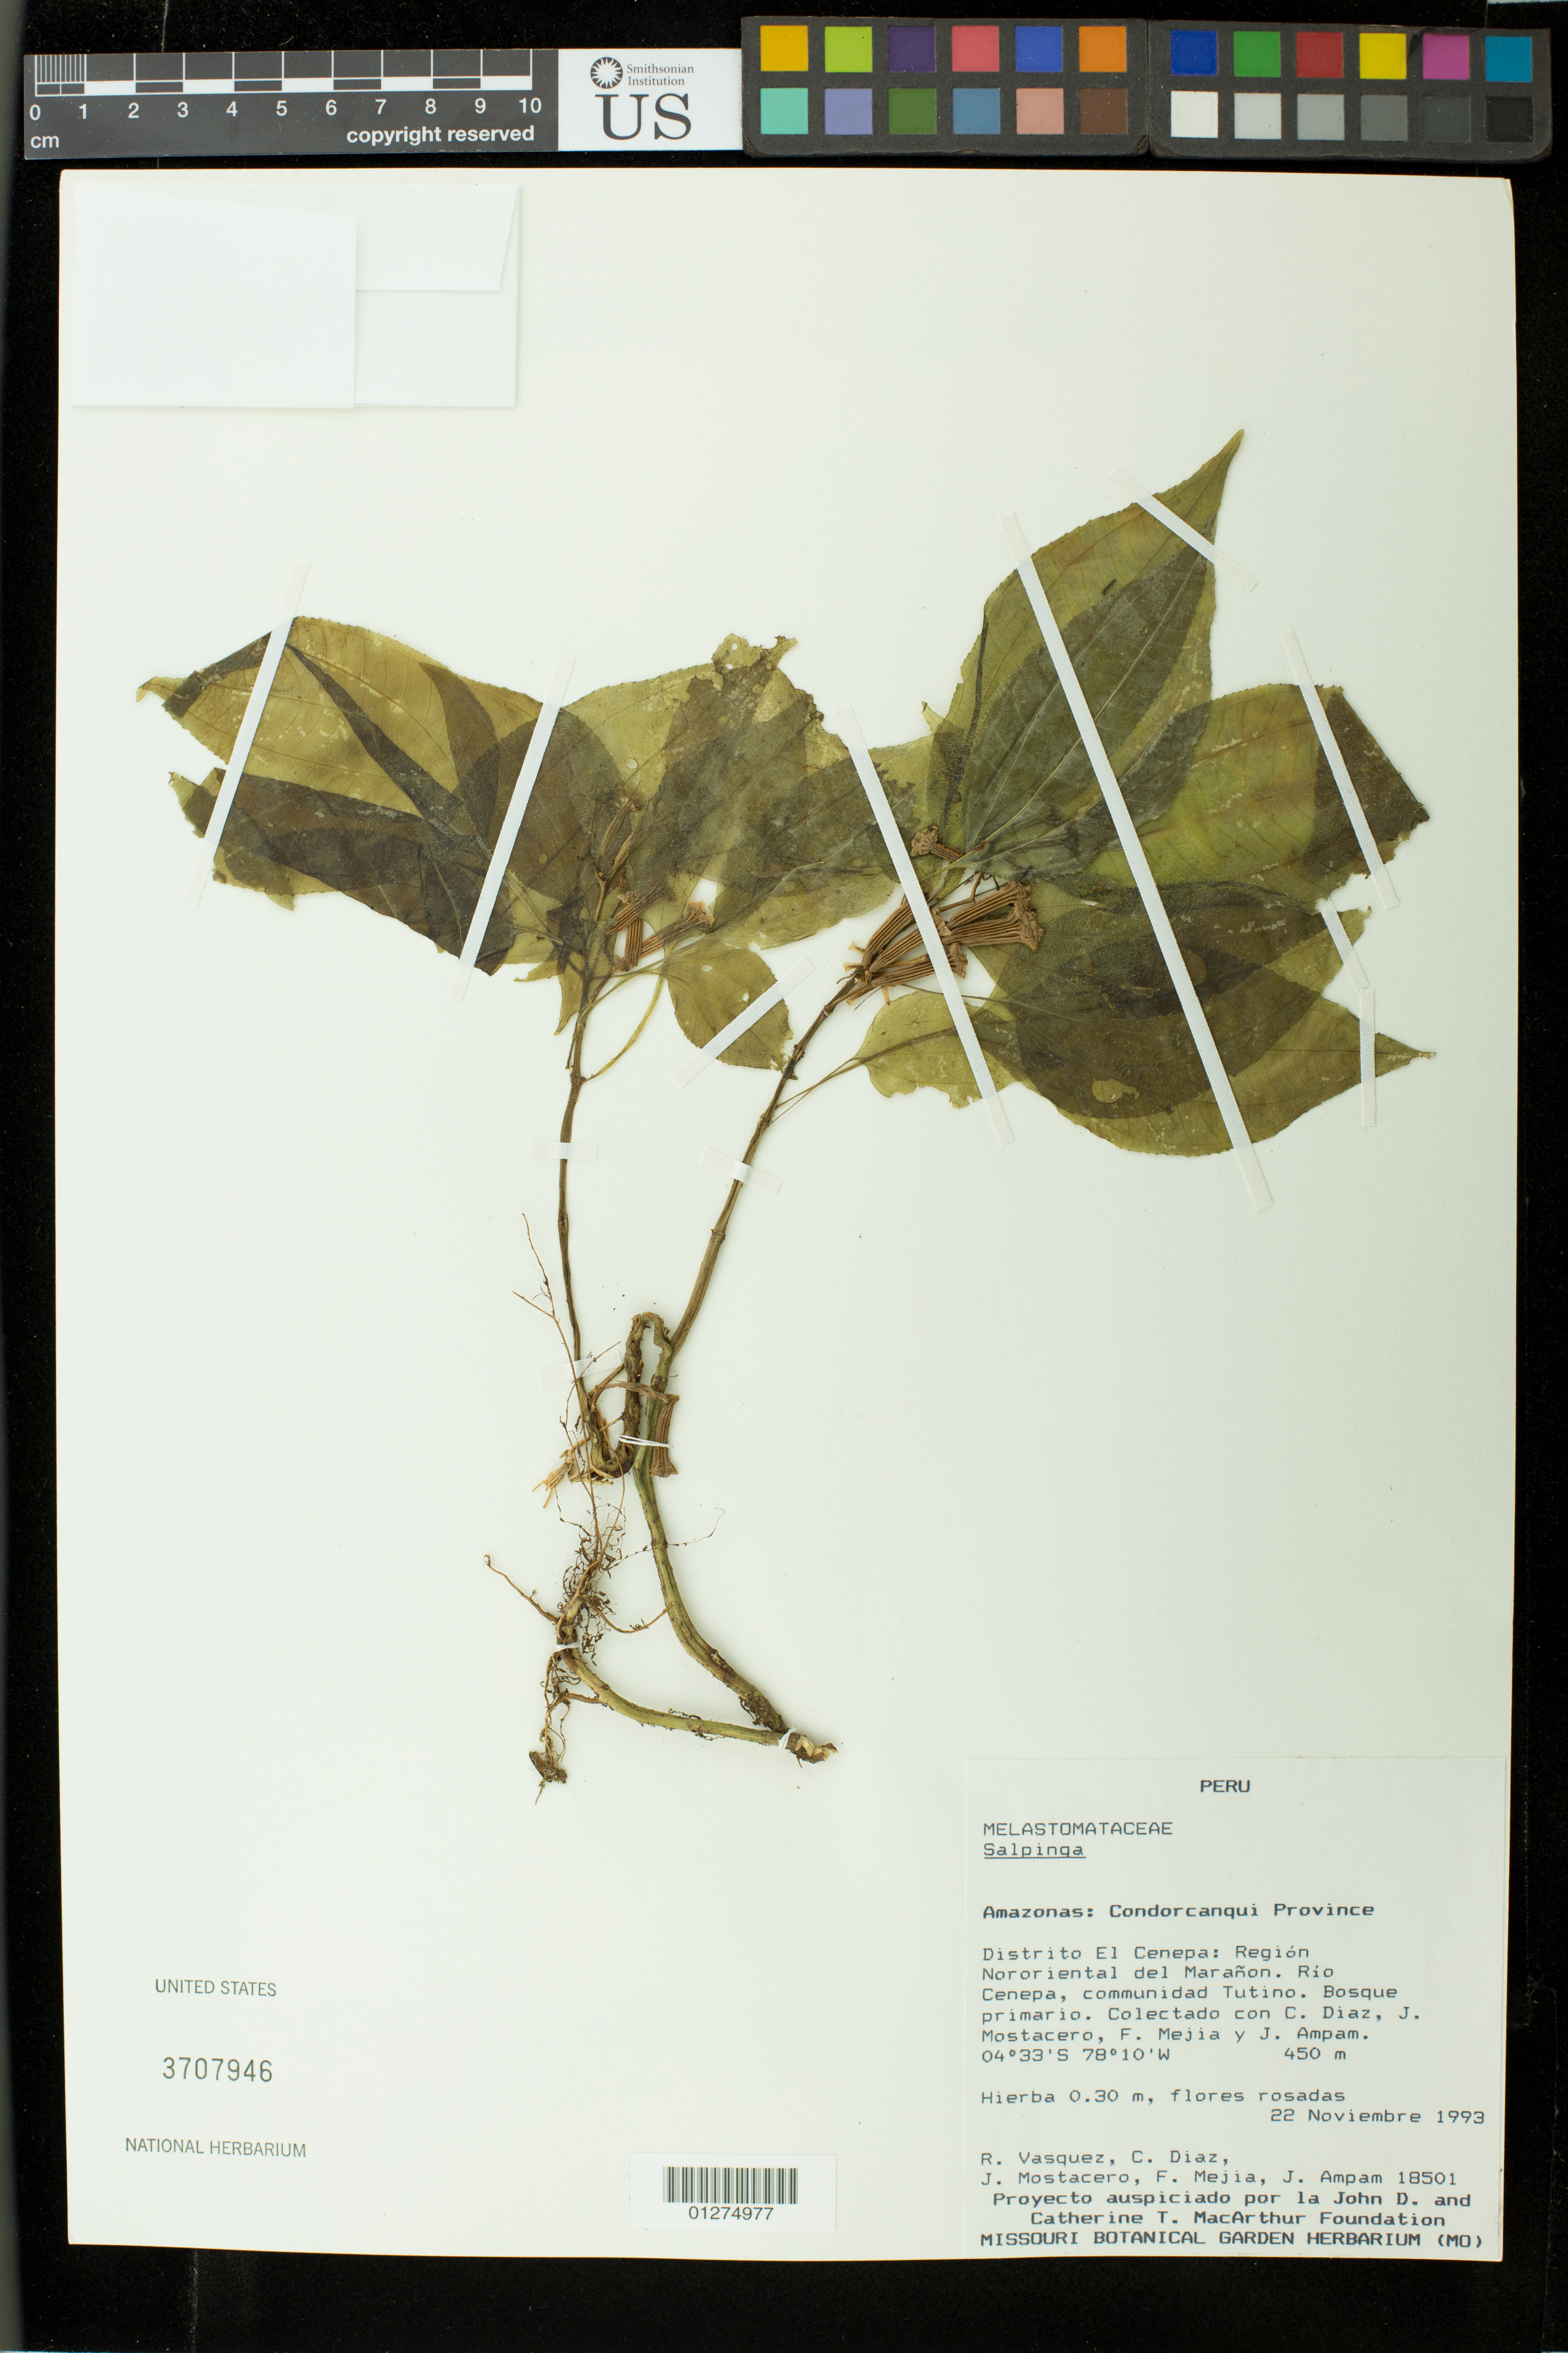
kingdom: Plantae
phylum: Tracheophyta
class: Magnoliopsida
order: Myrtales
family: Melastomataceae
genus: Salpinga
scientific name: Salpinga sp.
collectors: R. Vásquez, C. Díaz, J. Mostacero, F. Mejia & J. Ampam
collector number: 18501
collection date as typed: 22 Nov 1993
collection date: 1993-11-22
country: Peru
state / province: Amazonas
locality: Prov. Condorcanqui, dtto. El Cenepa: región nororiental del Marañon, Río Cenepa, communidad Tutino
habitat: bosque primario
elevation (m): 450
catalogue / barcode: US 3707946